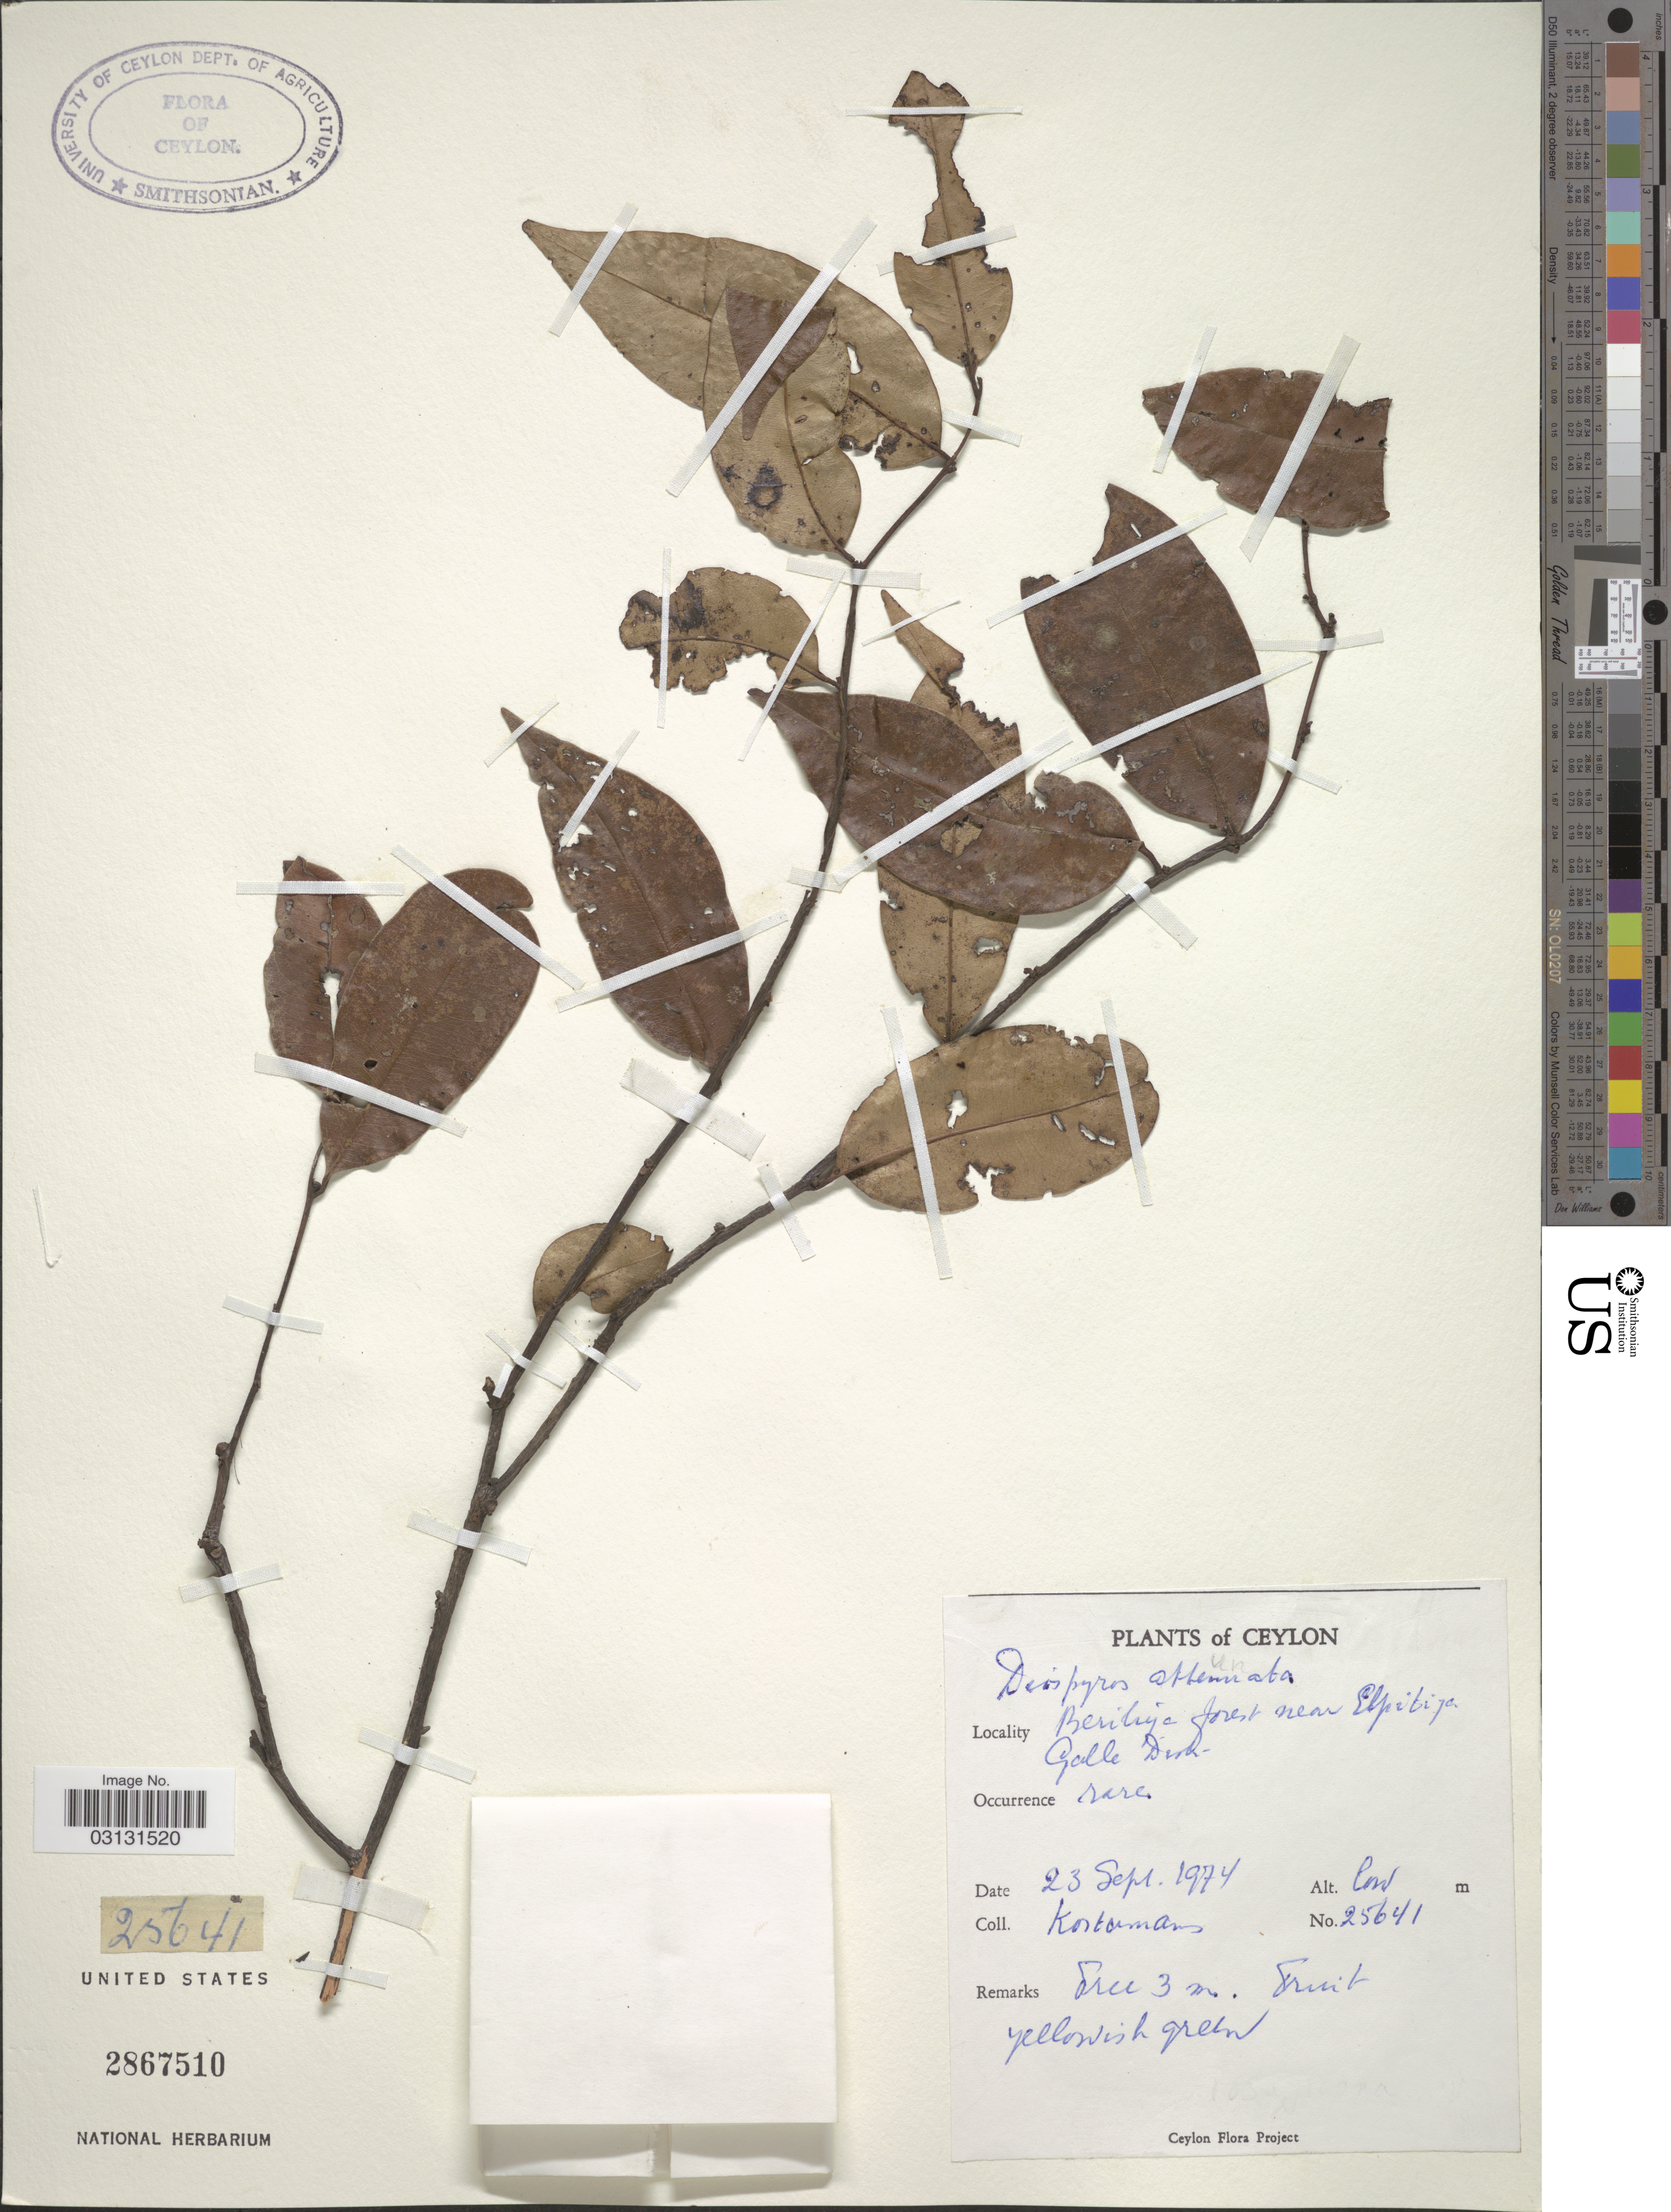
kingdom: Plantae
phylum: Tracheophyta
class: Magnoliopsida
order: Ericales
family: Ebenaceae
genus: Diospyros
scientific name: Diospyros attenuata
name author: Thwaites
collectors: Kostermans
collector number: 25641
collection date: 1974-09-23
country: Sri Lanka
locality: Ceylon. Beriliya forest near Elpitiya, Galle Distr.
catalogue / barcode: US 2867510